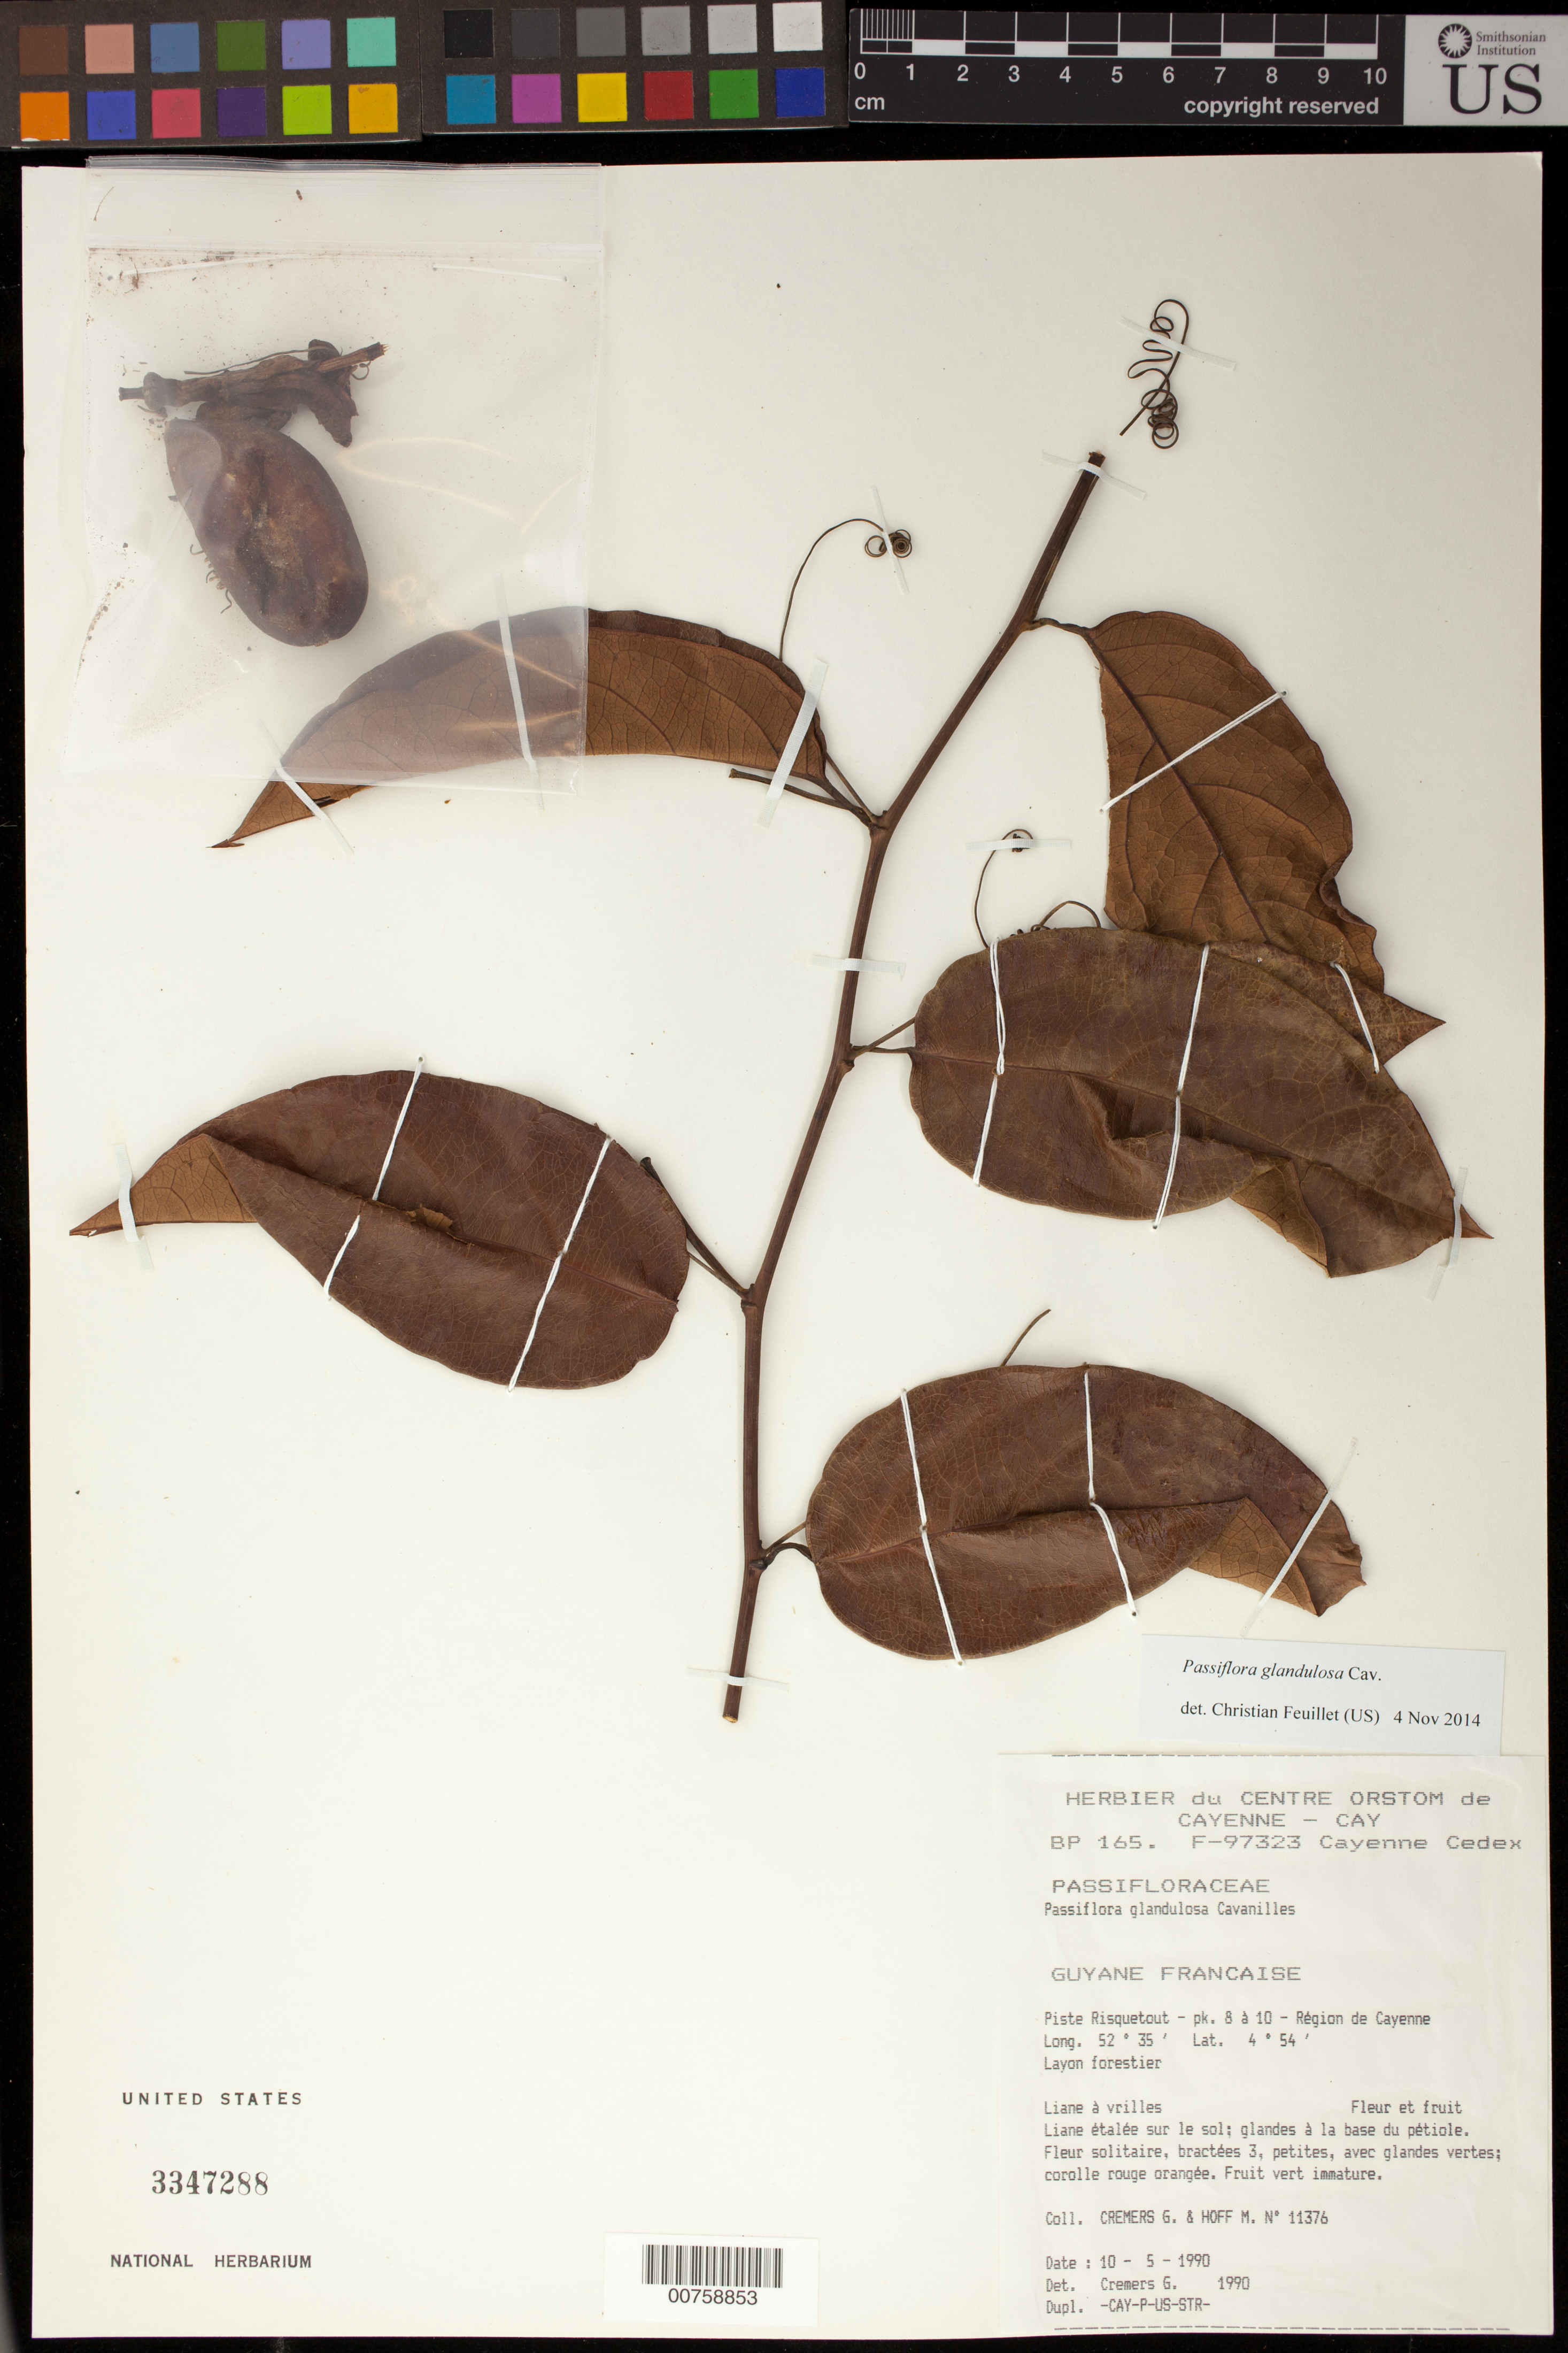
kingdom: Plantae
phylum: Tracheophyta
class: Magnoliopsida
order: Malpighiales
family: Passifloraceae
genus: Passiflora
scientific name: Passiflora glandulosa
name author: Cav.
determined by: Feuillet, C.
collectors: G. Cremers & M. Hoff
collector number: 11376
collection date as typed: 10-May-90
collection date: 1990-05-10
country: French Guiana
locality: Piste Risquetout - pk. 8 a 10 - région de Cayenne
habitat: Forest trail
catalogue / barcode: US 3347288